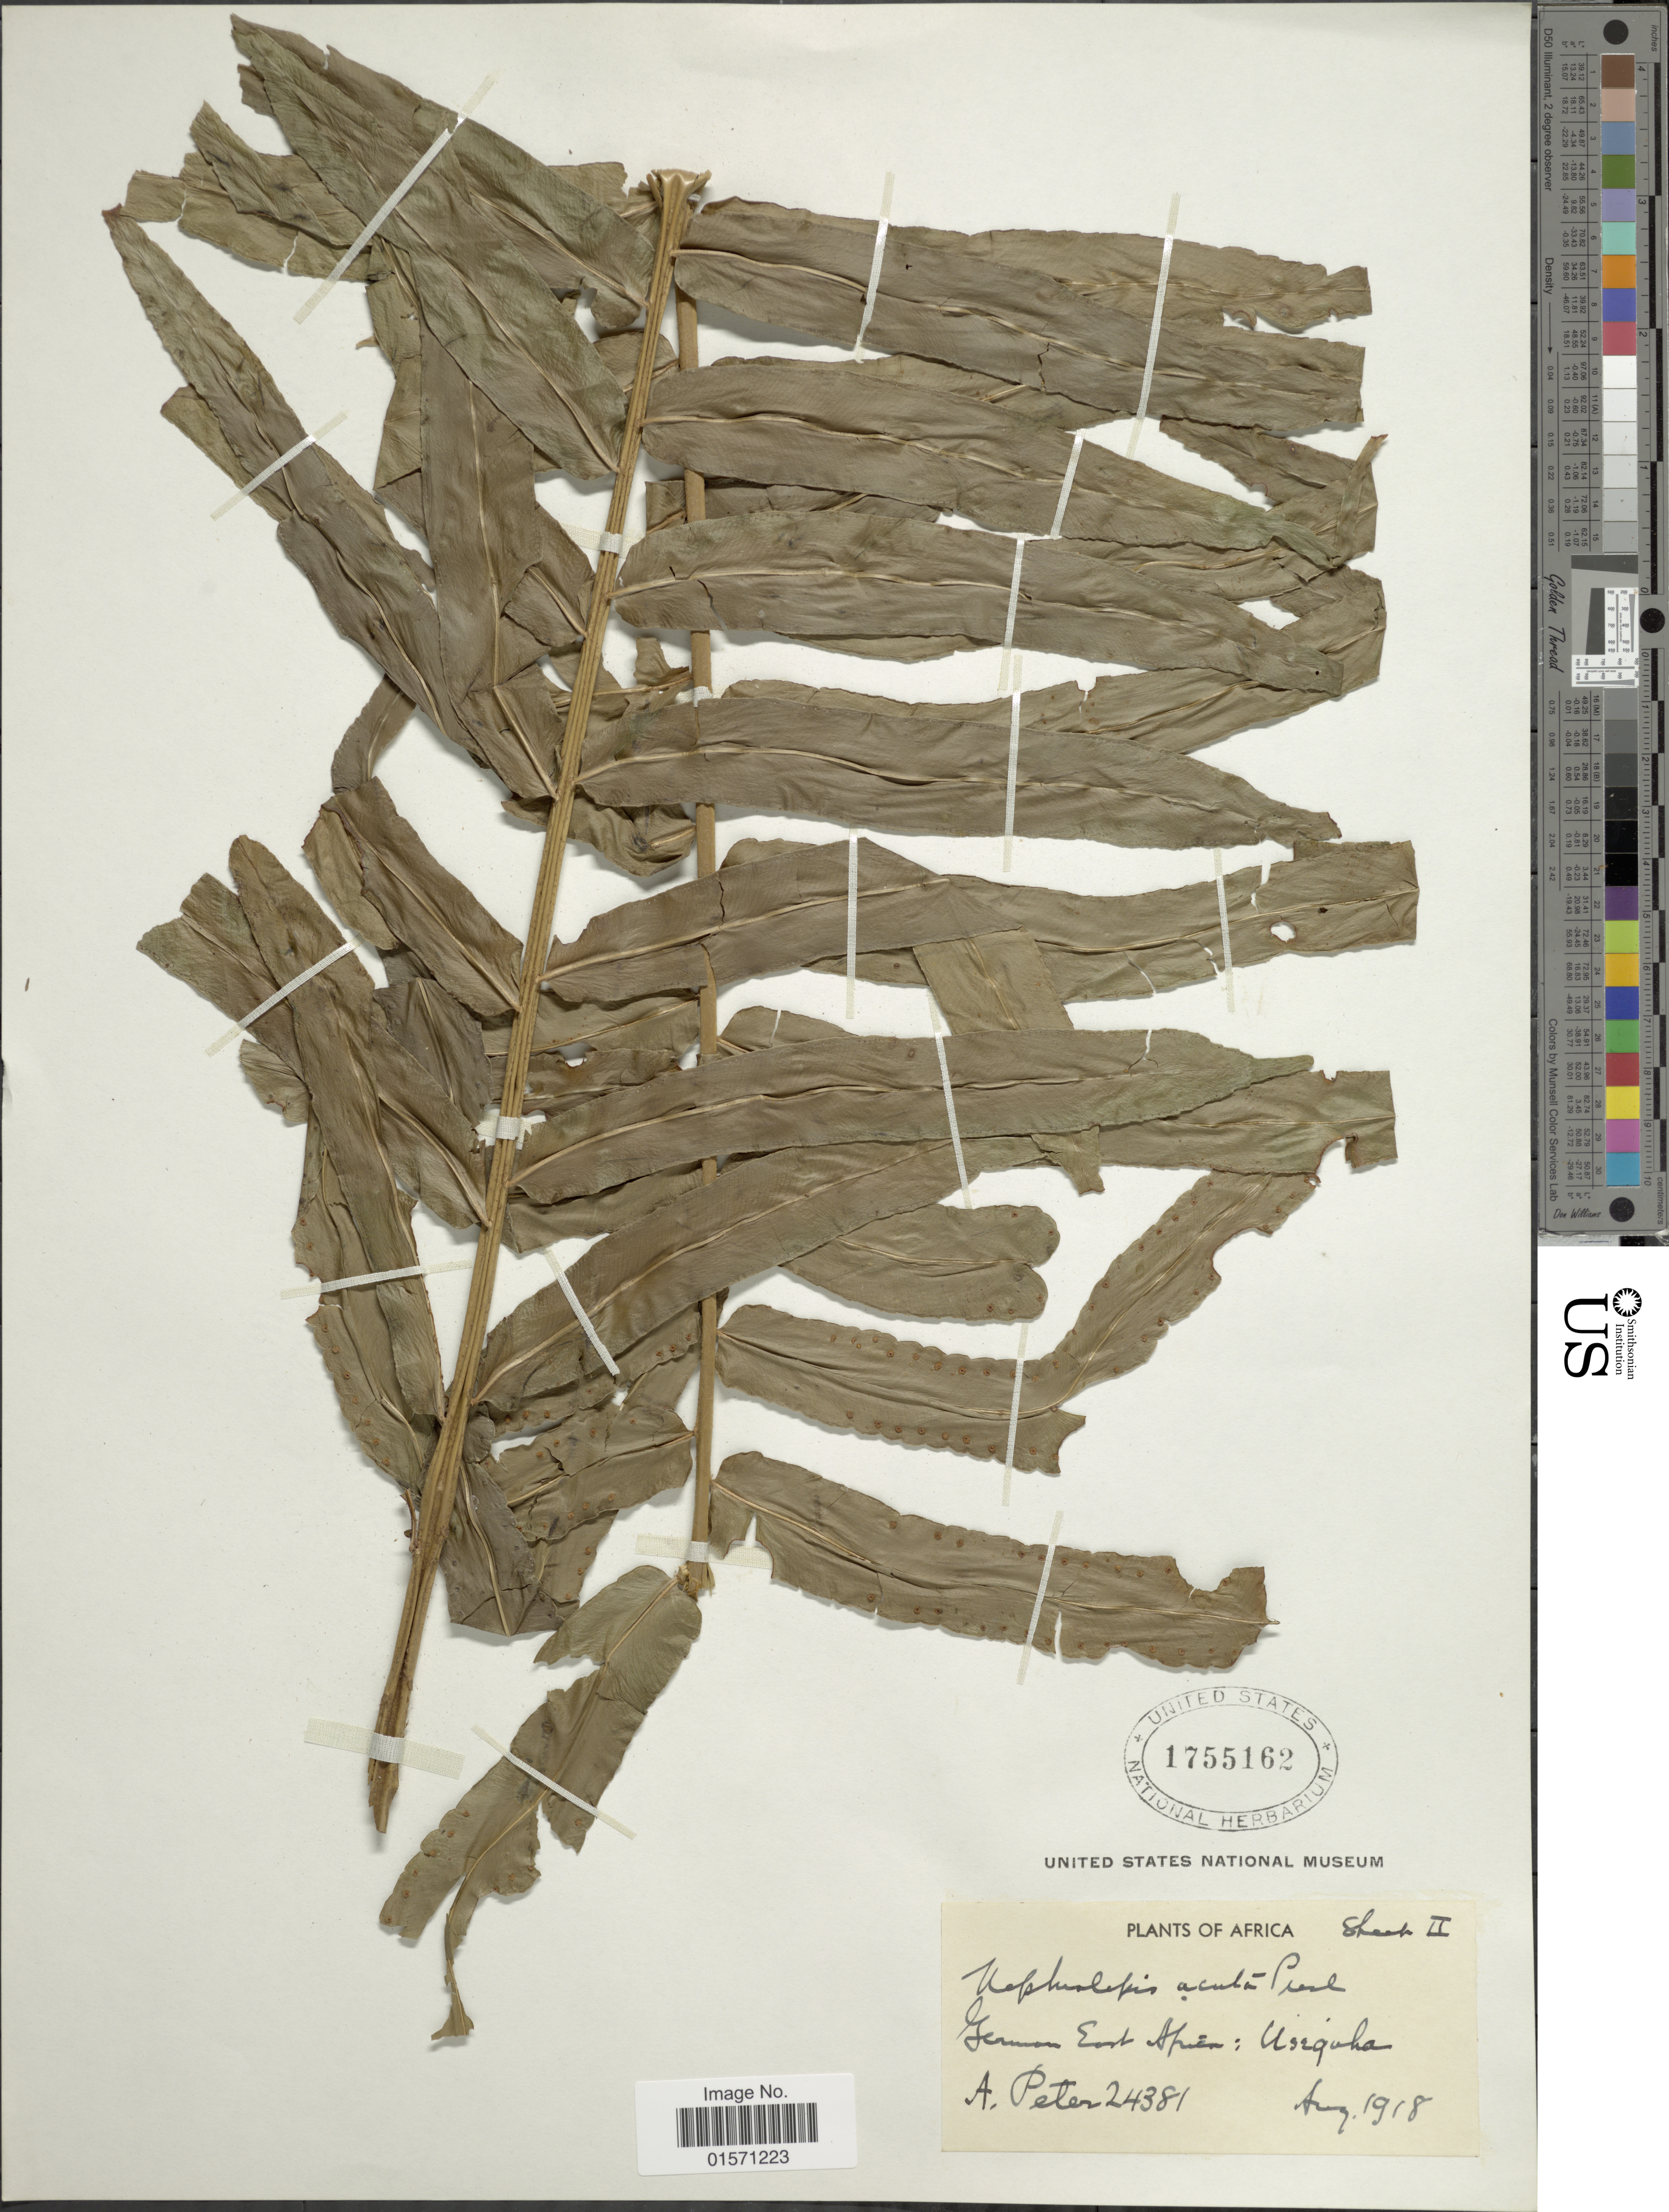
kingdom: Plantae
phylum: Tracheophyta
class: Polypodiopsida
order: Polypodiales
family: Nephrolepidaceae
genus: Nephrolepis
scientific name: Nephrolepis biserrata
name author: (Sw.) Schott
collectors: A. Peter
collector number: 24381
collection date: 1918-08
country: Tanzania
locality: German East Africa: Useguha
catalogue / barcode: US 1755162